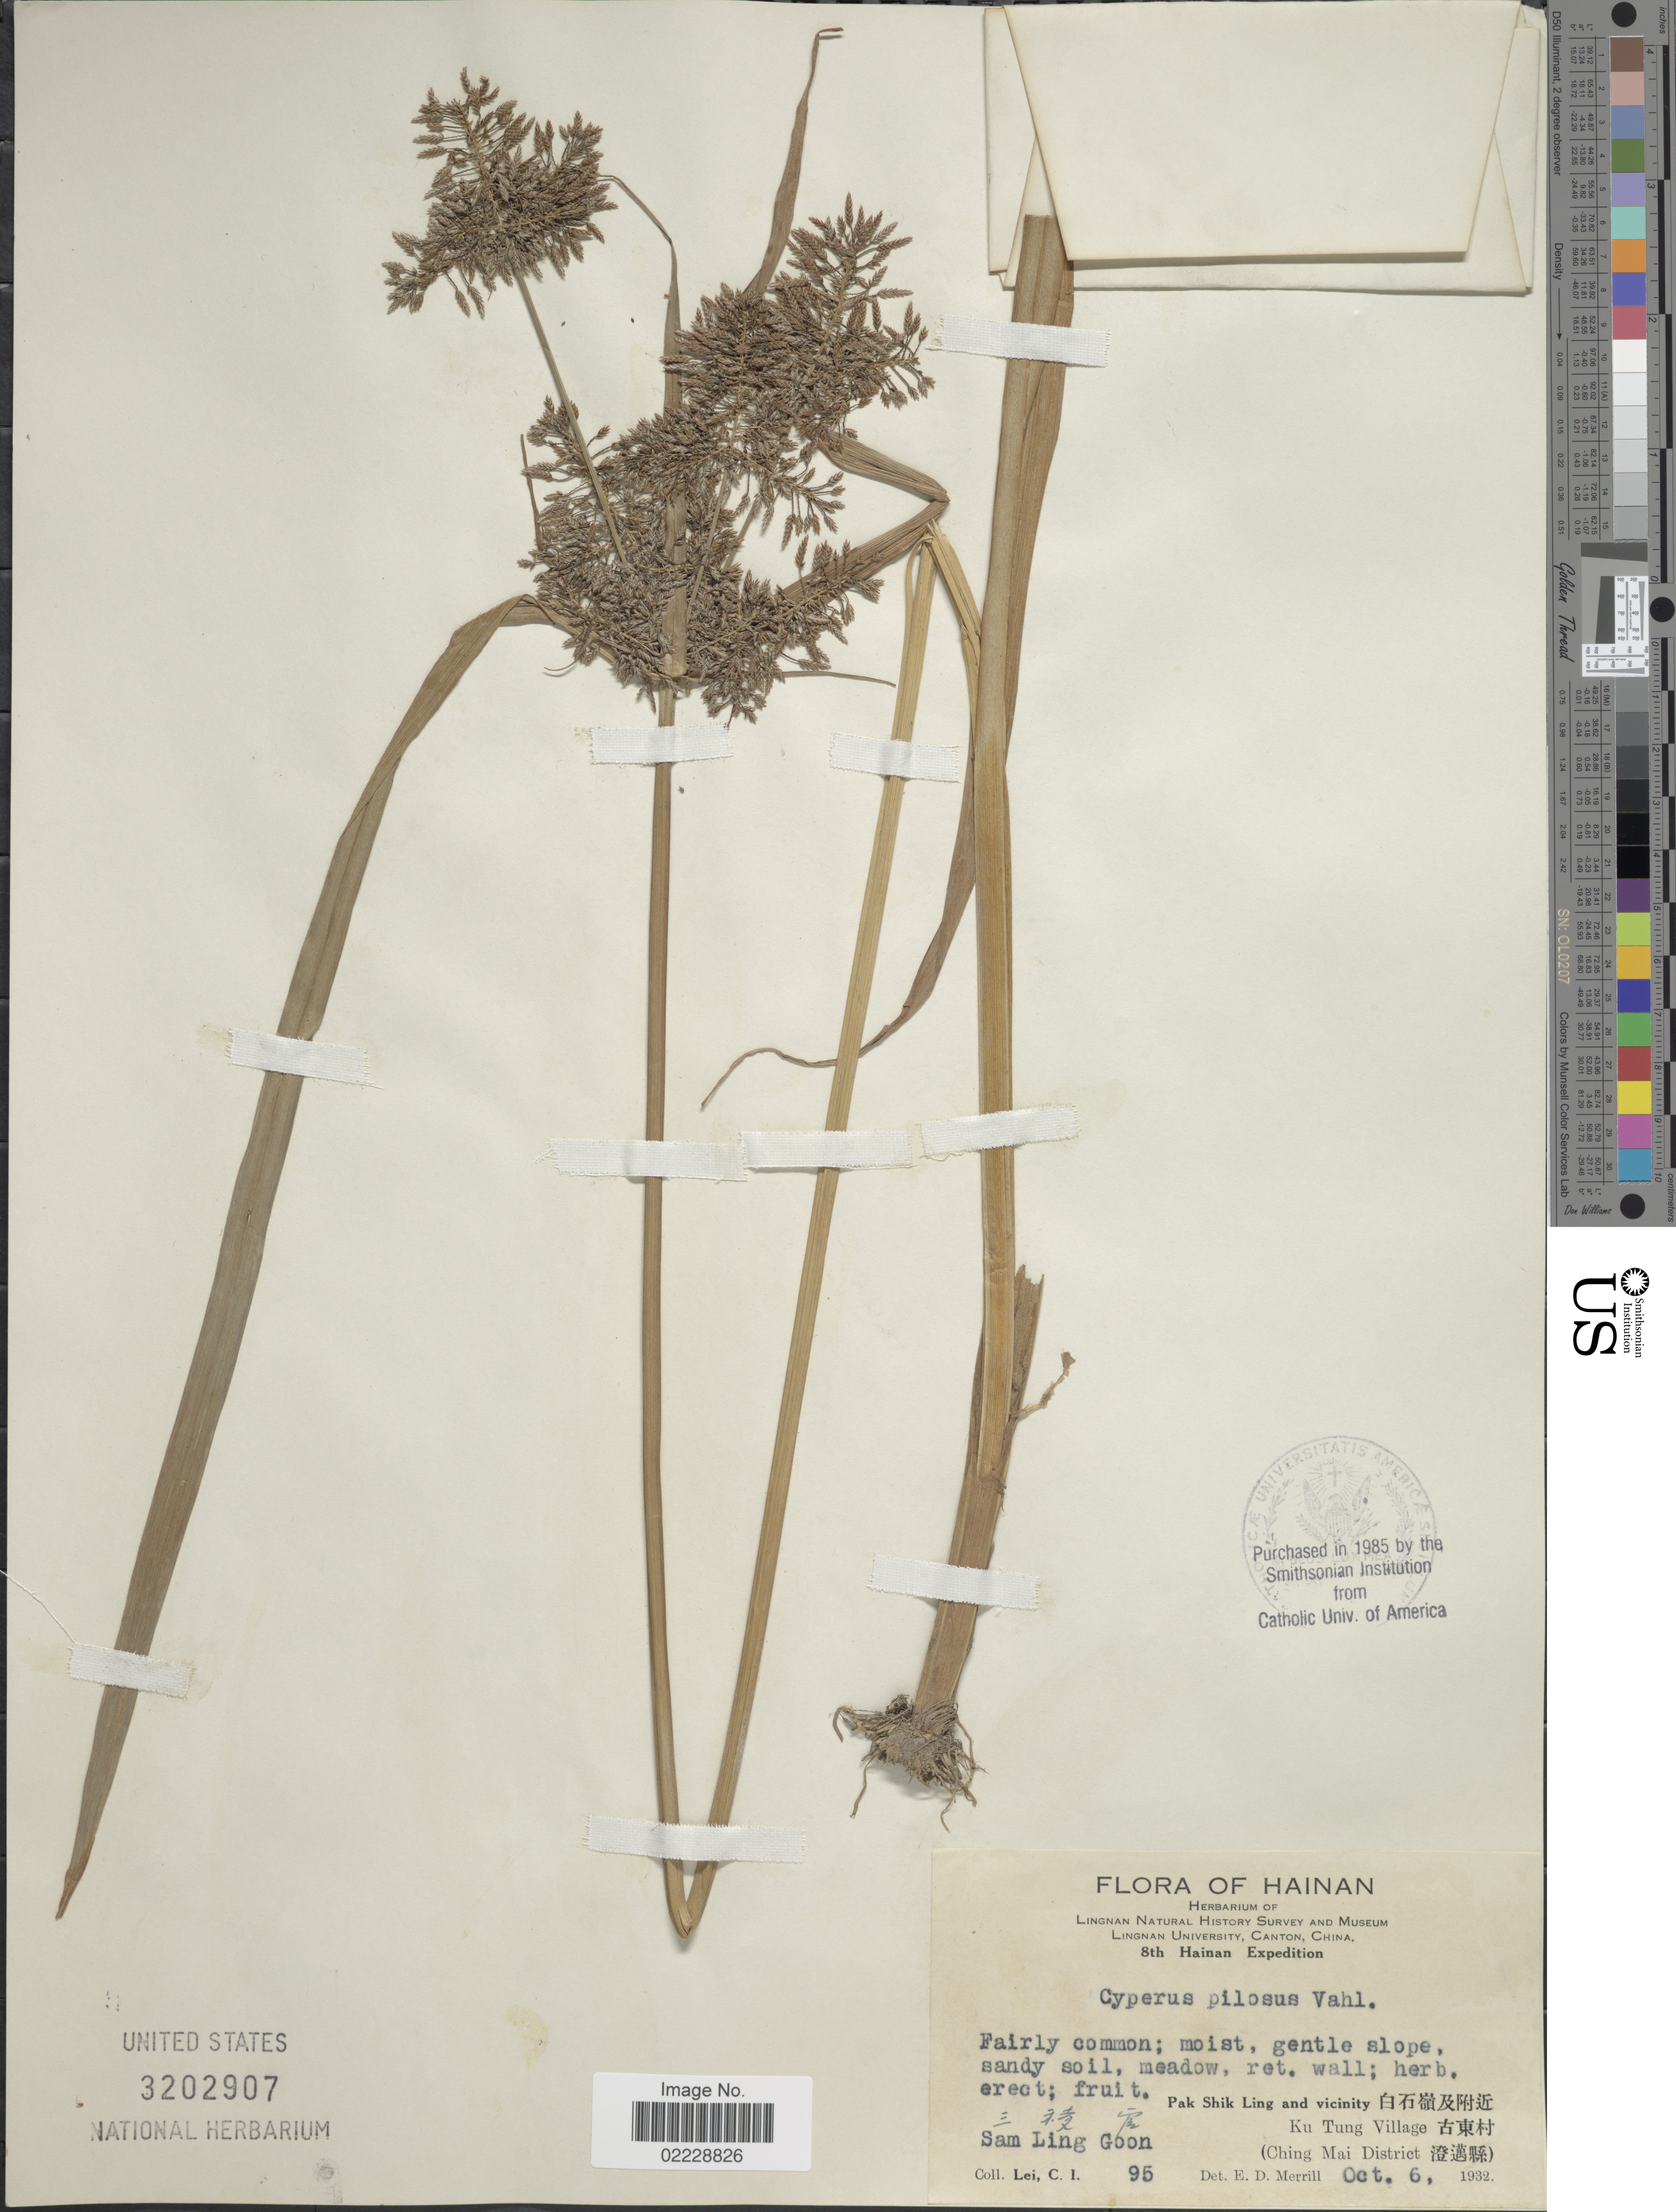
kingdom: Plantae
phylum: Tracheophyta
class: Liliopsida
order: Poales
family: Cyperaceae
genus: Cyperus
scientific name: Cyperus pilosus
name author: Vahl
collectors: C. I. Lei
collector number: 95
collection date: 1932-10-06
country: China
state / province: Hainan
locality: Pak Shik Ling and vicinity, Ku Tung Village (Ching Mai District) Sam Ling Goon, Hainan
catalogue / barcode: US 3202907